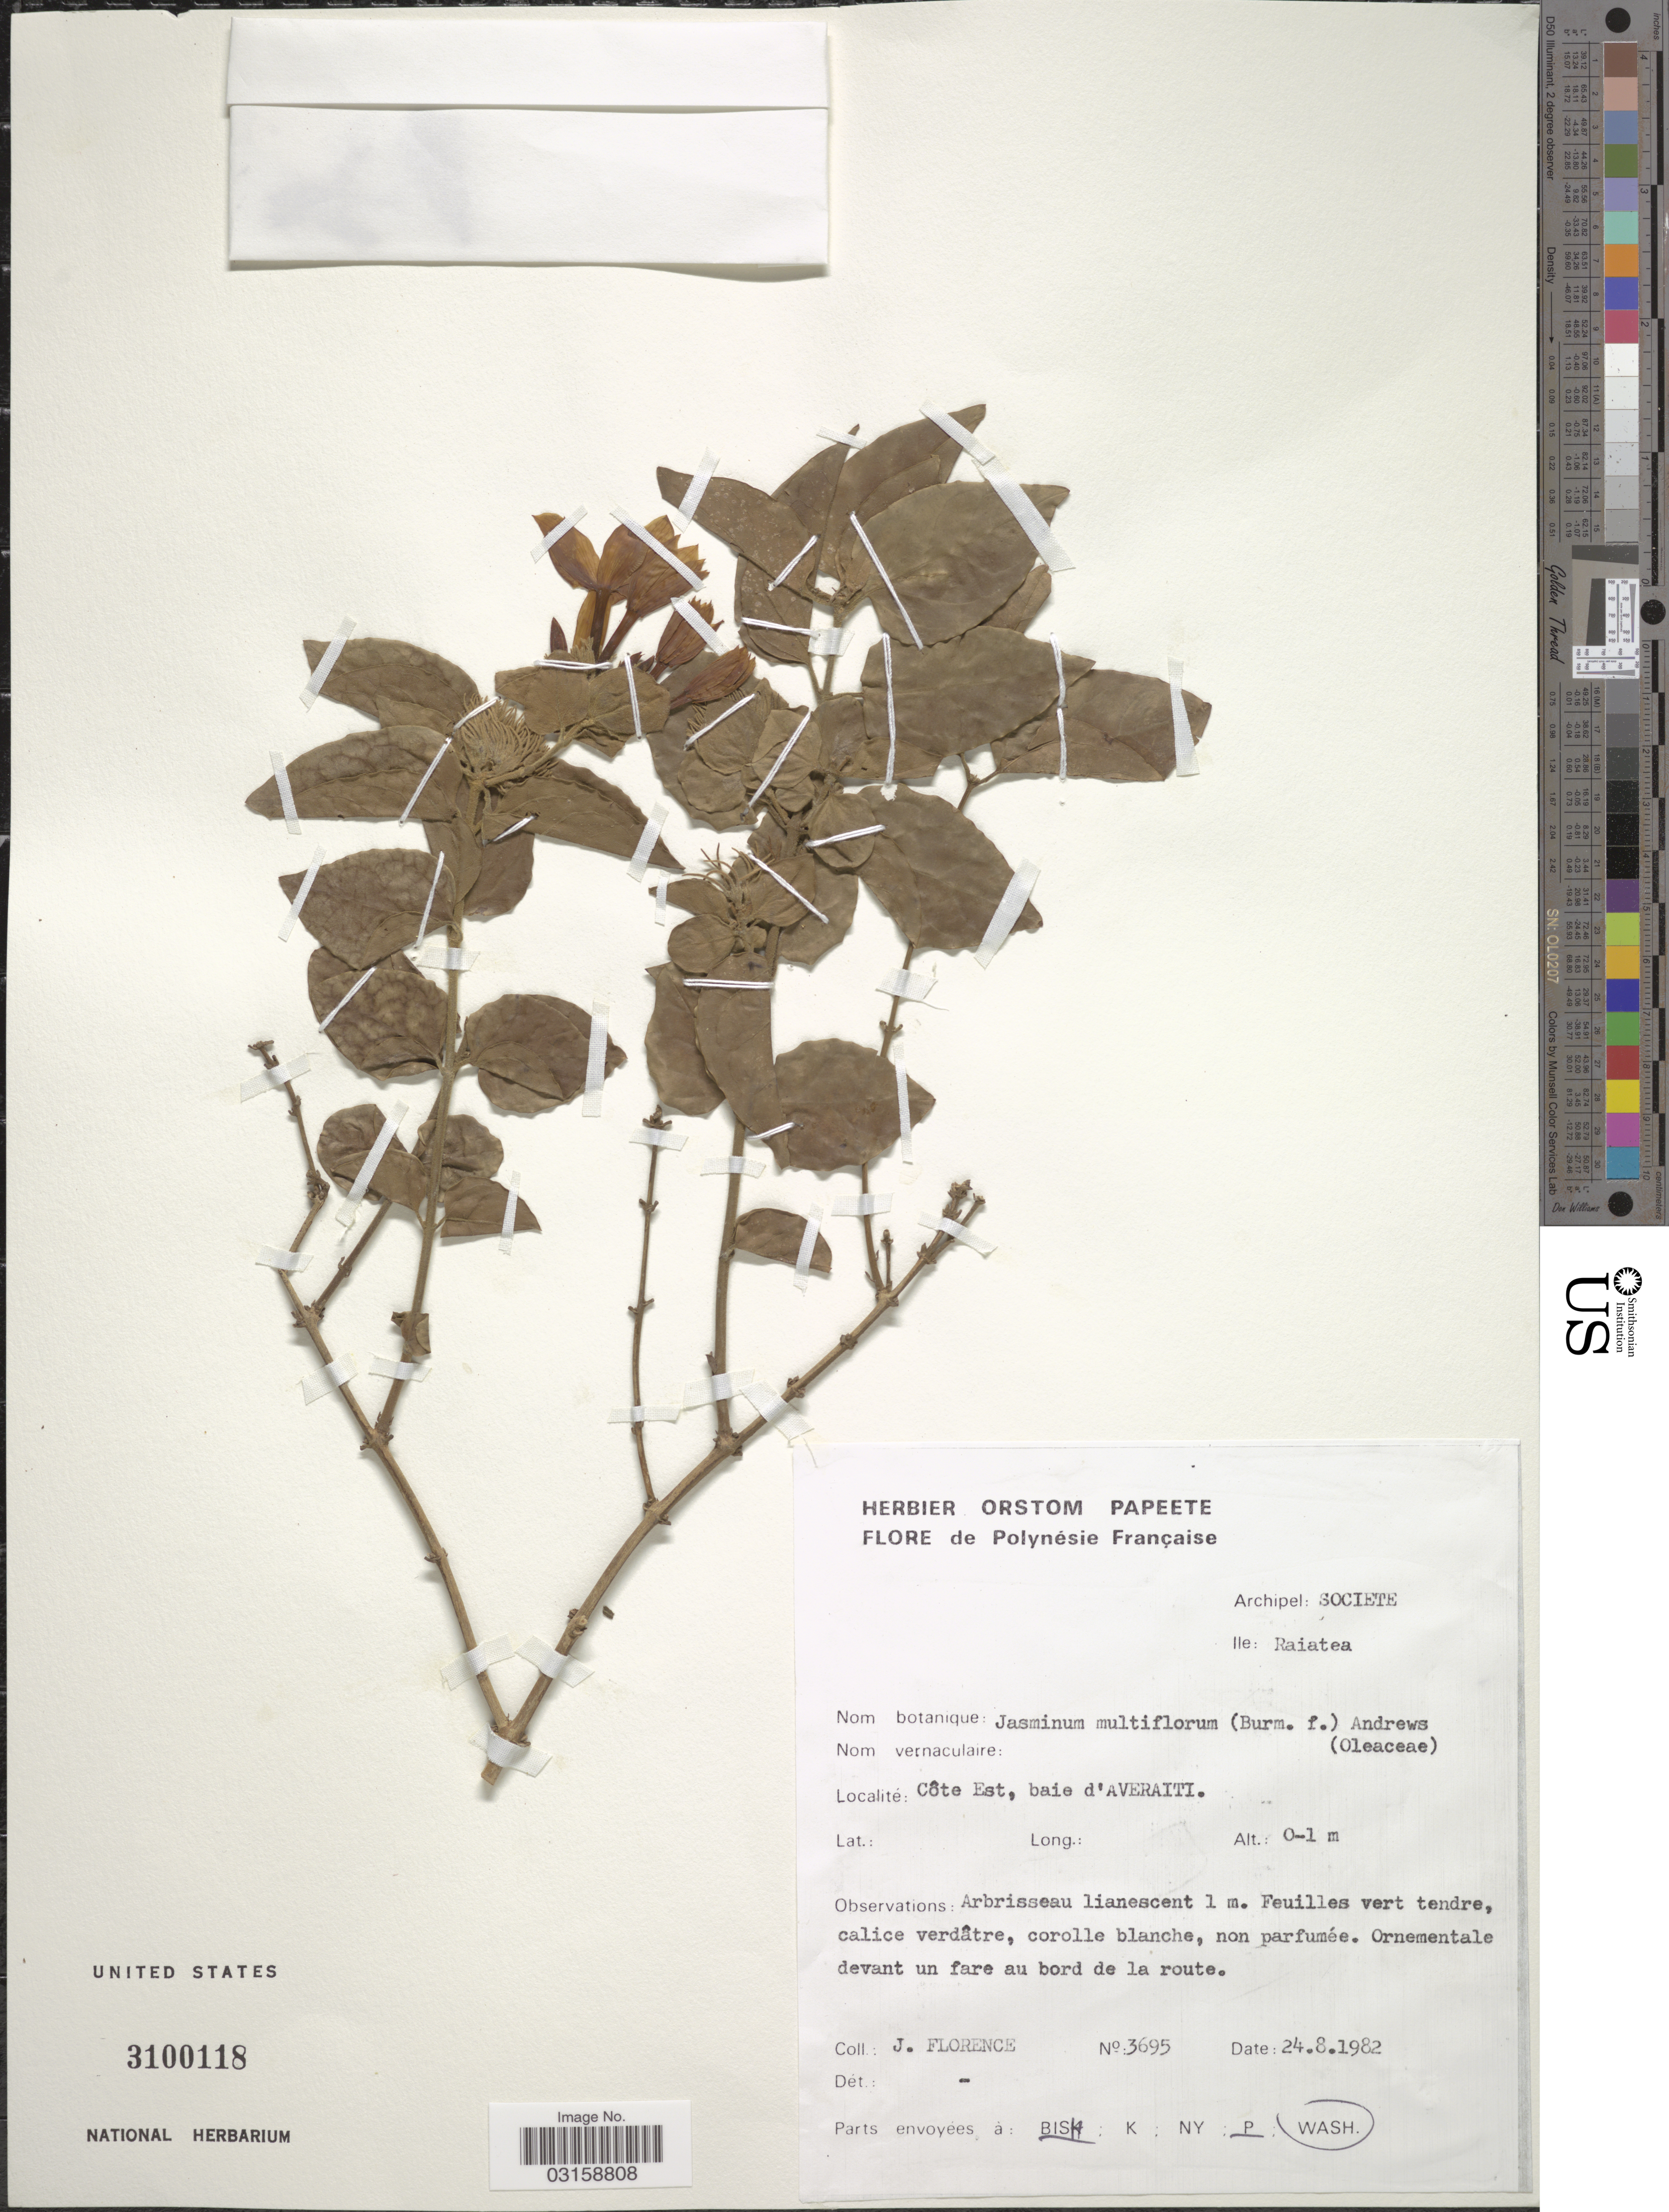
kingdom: Plantae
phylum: Tracheophyta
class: Magnoliopsida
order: Lamiales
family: Oleaceae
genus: Jasminum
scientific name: Jasminum multiflorum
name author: (Burm. f.) Andrews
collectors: J. Florence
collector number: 3695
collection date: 1982-08-24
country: French Polynesia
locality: Archipel: Societe. Ile: Raiatea. Côte Est, baie d'Averaiti.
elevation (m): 0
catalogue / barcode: US 3100118